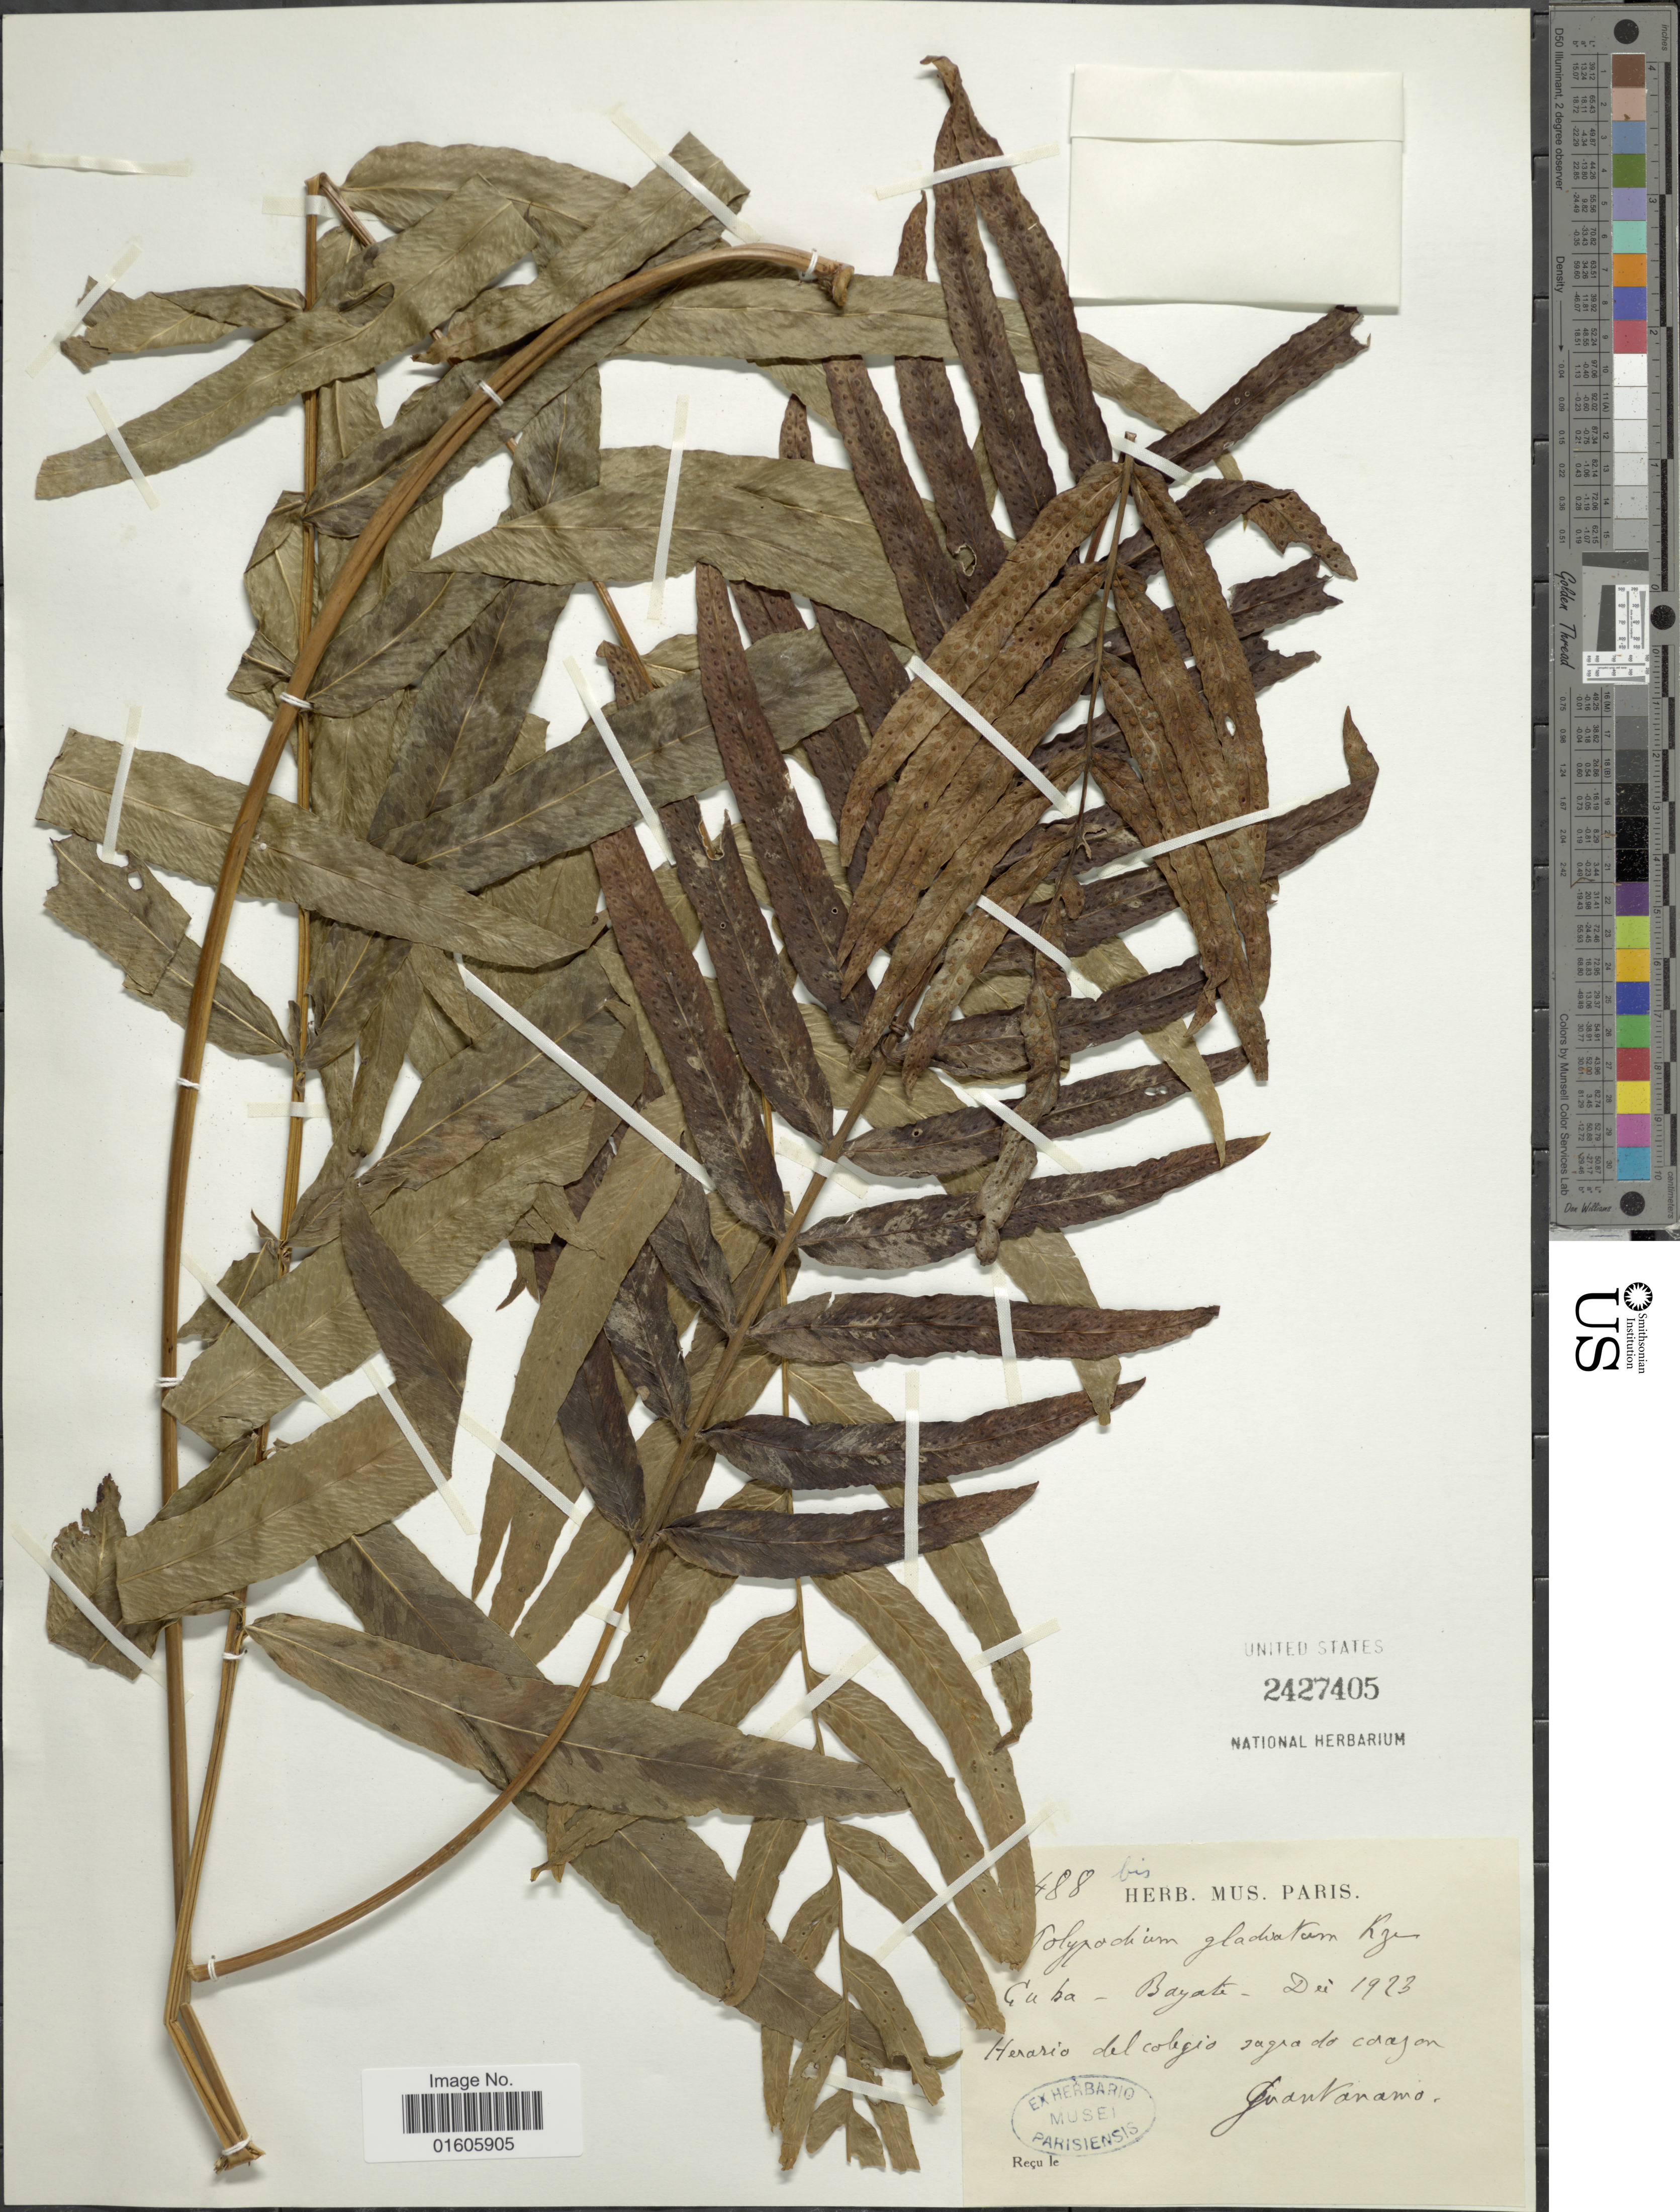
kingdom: Plantae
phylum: Tracheophyta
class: Polypodiopsida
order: Polypodiales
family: Polypodiaceae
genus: Serpocaulon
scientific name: Serpocaulon triseriale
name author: (Sw.) A.R. Sm.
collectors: ex herb. Mus. Paris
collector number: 488bis*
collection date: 1923-12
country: Cuba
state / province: Guantánamo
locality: Cuba - Bayate. Herario del colegio sagrado corazon.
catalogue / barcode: US 2427405